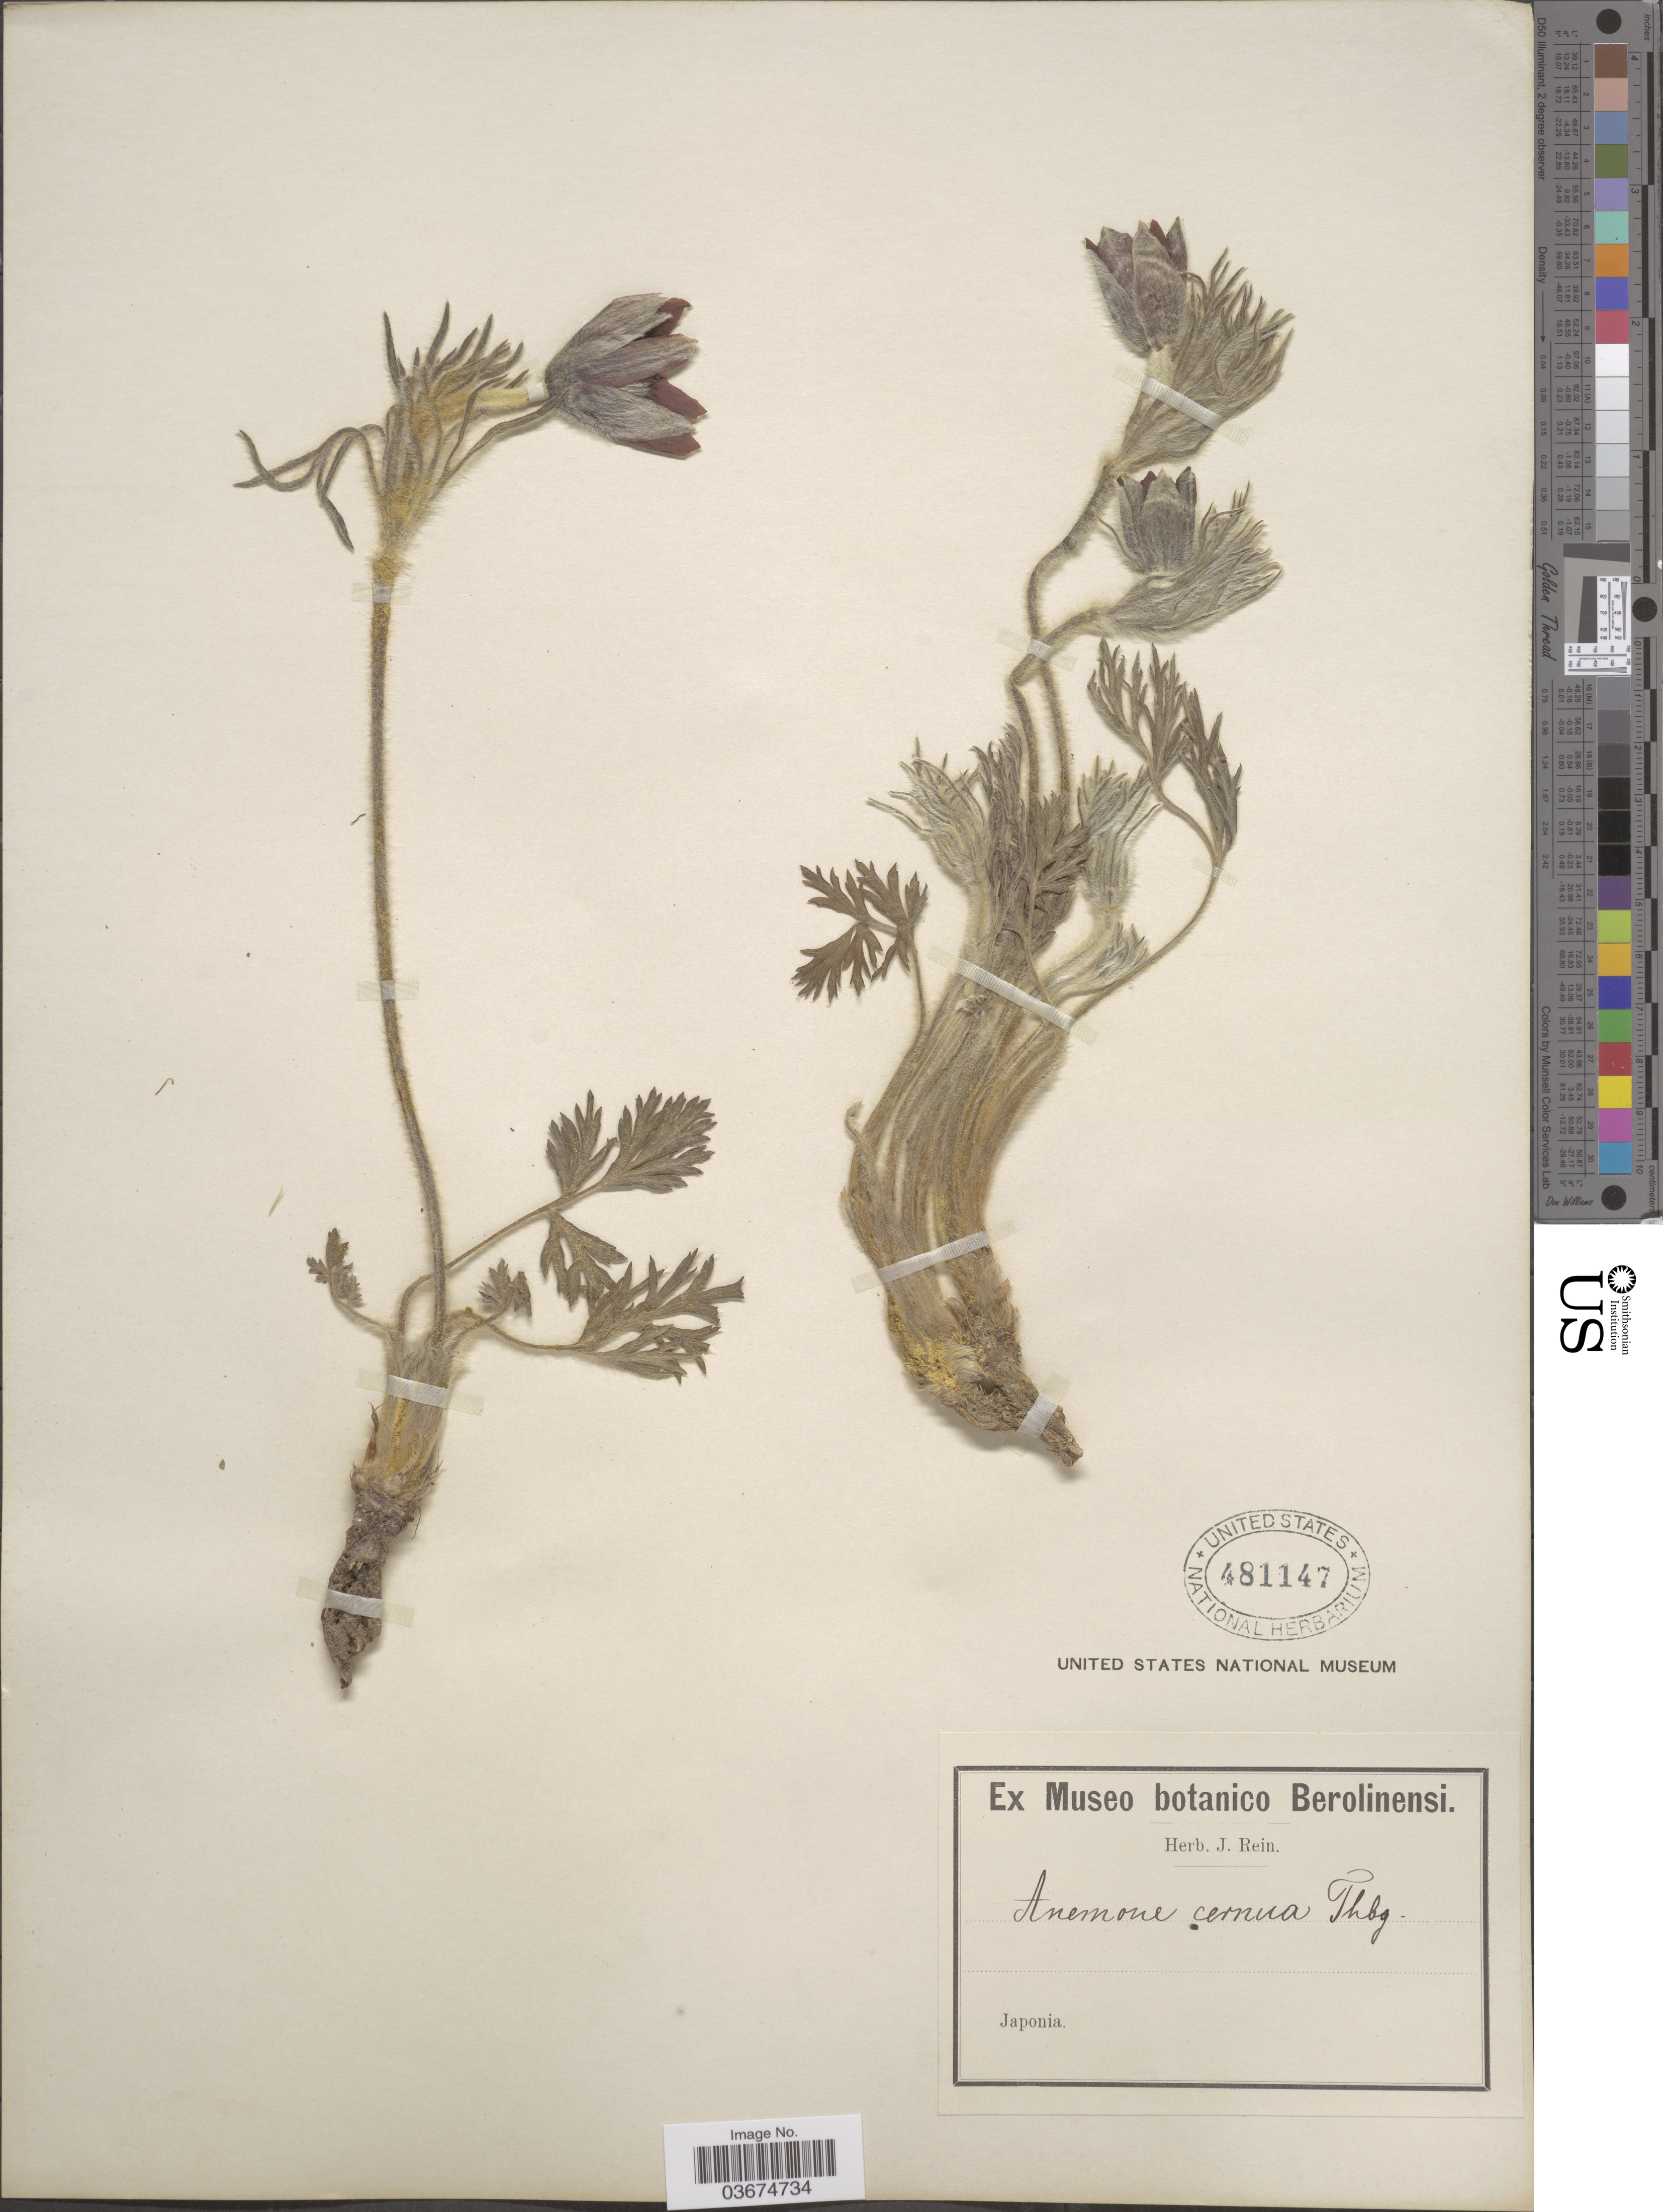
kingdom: Plantae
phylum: Tracheophyta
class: Magnoliopsida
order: Ranunculales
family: Ranunculaceae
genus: Pulsatilla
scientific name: Pulsatilla cernua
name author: (Thunb.) Bercht. & J. Presl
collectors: ex herb. J. Rein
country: Japan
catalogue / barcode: US 481147